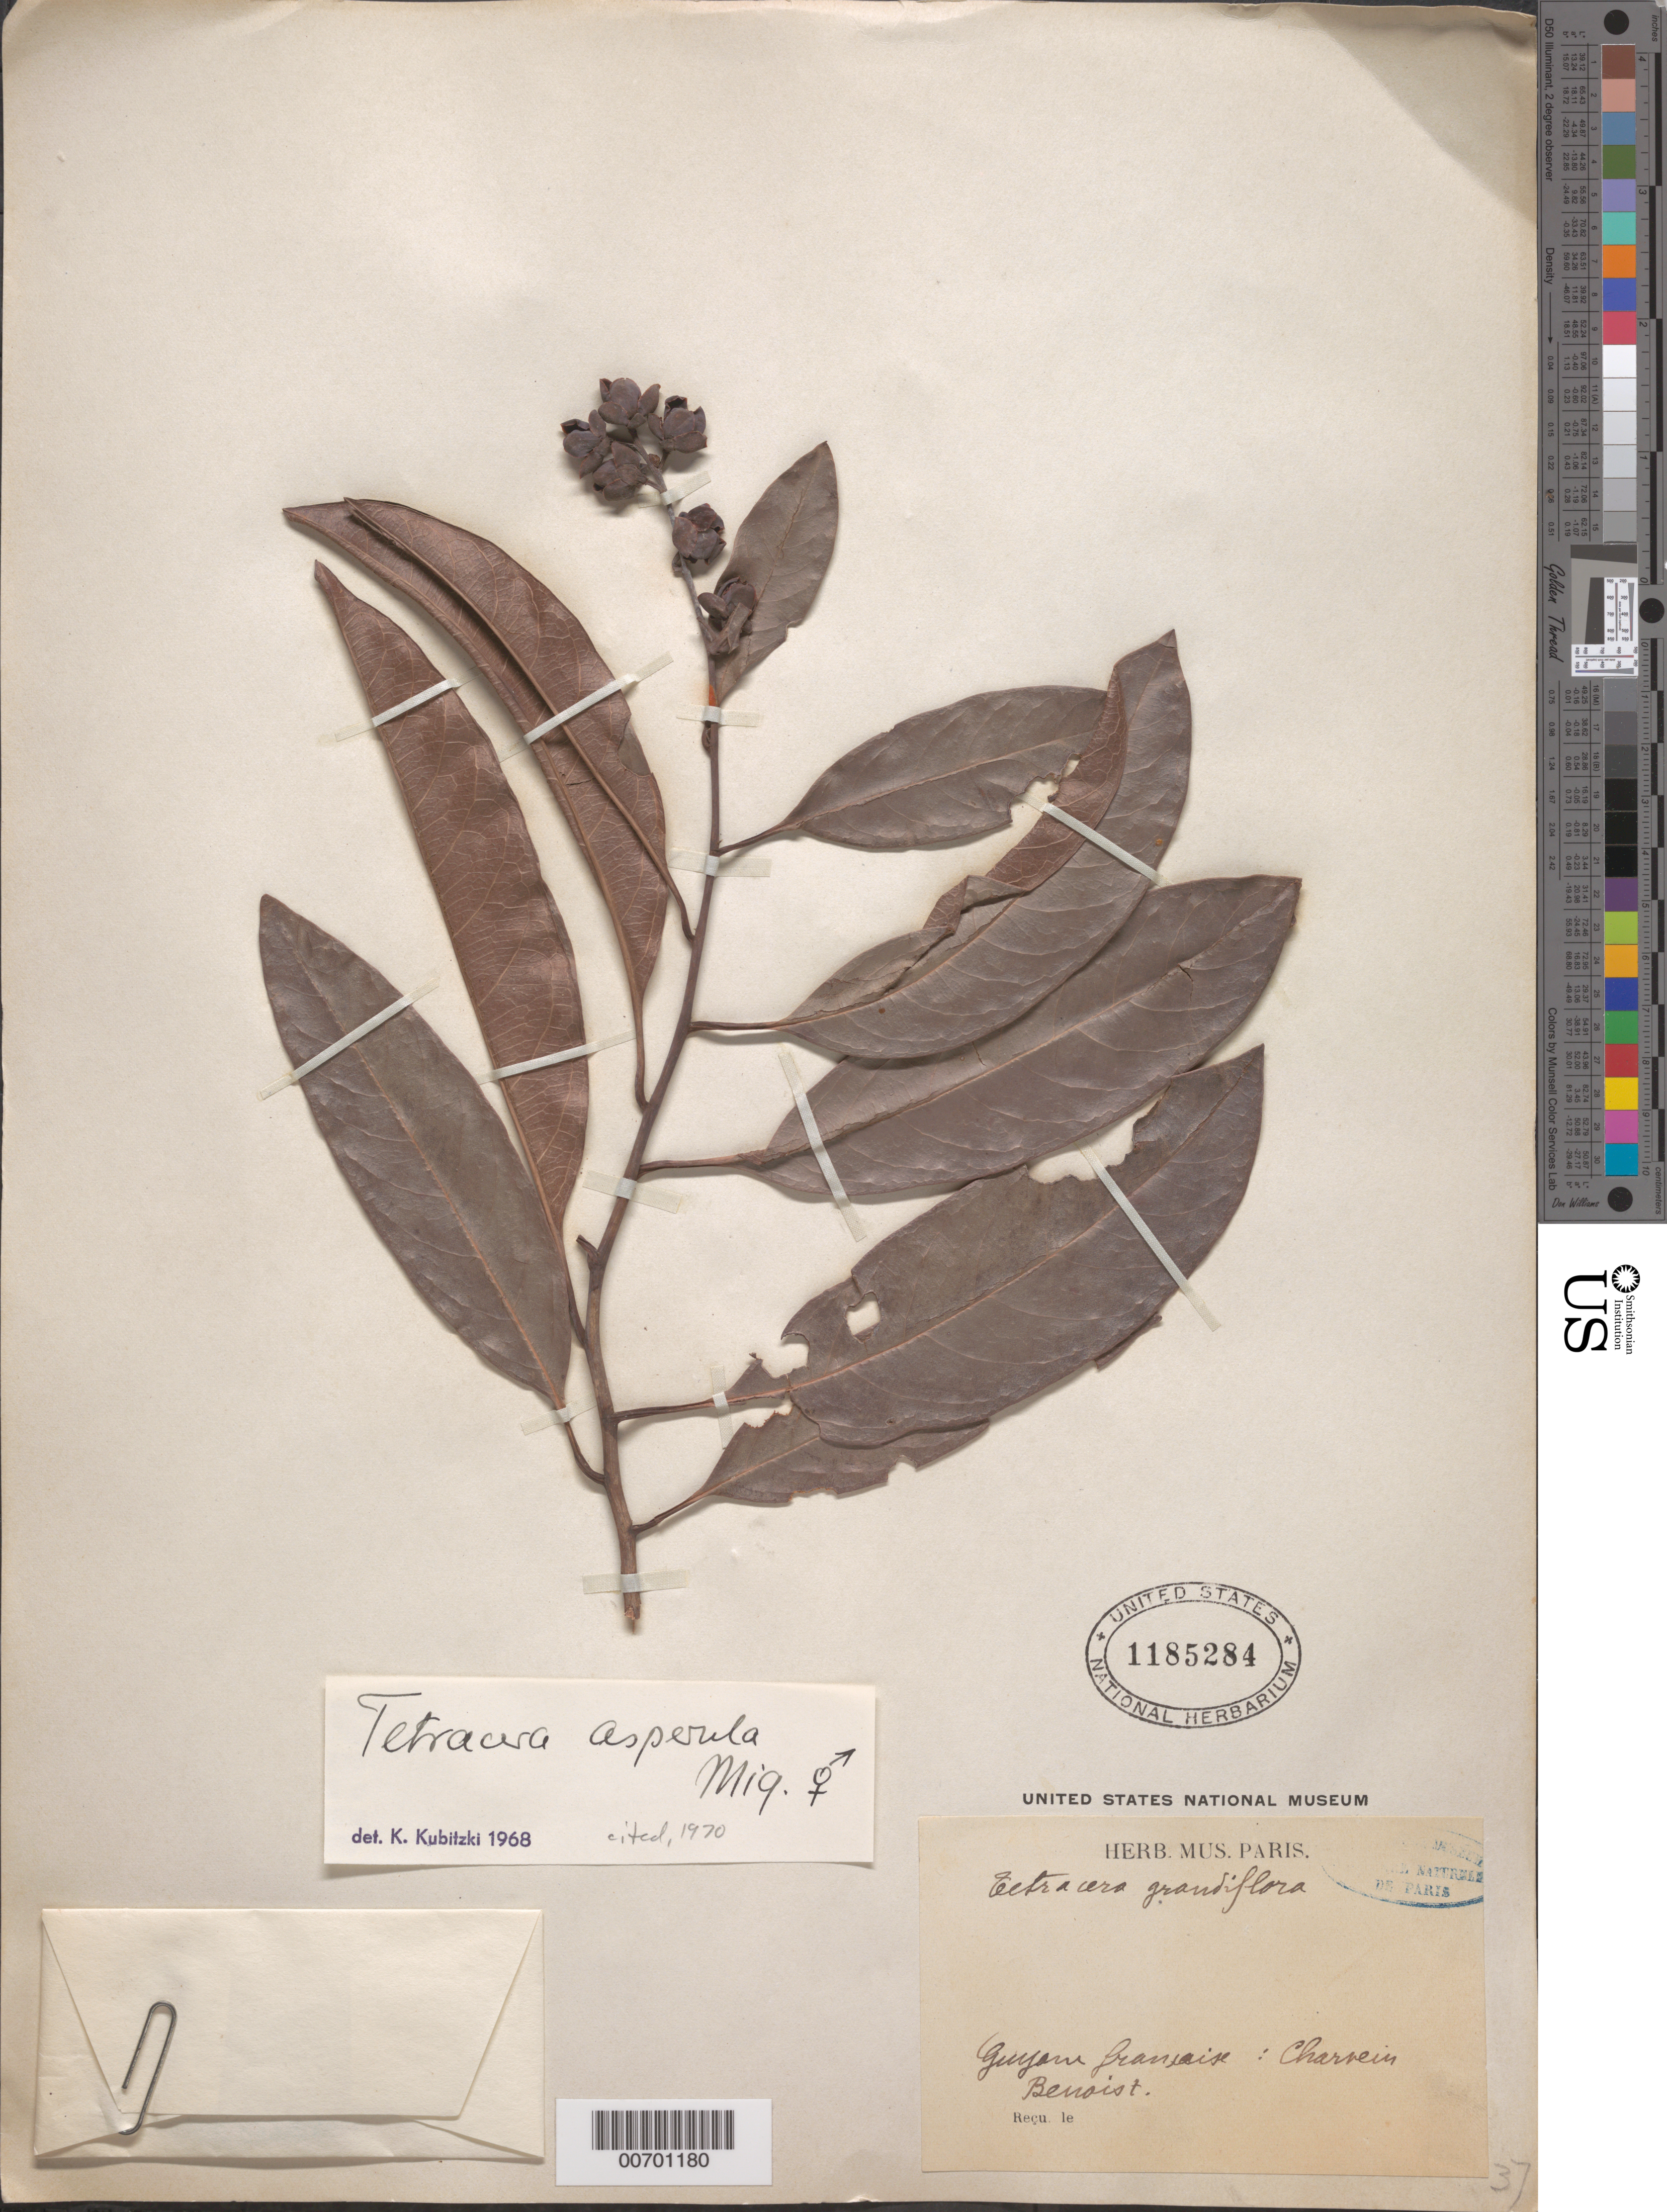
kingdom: Plantae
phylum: Tracheophyta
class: Magnoliopsida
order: Dilleniales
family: Dilleniaceae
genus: Tetracera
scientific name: Tetracera asperula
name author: Miq.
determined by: Kubitzki, Klaus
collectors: R. Benoist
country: French Guiana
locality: Charvein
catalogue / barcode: US 1185284